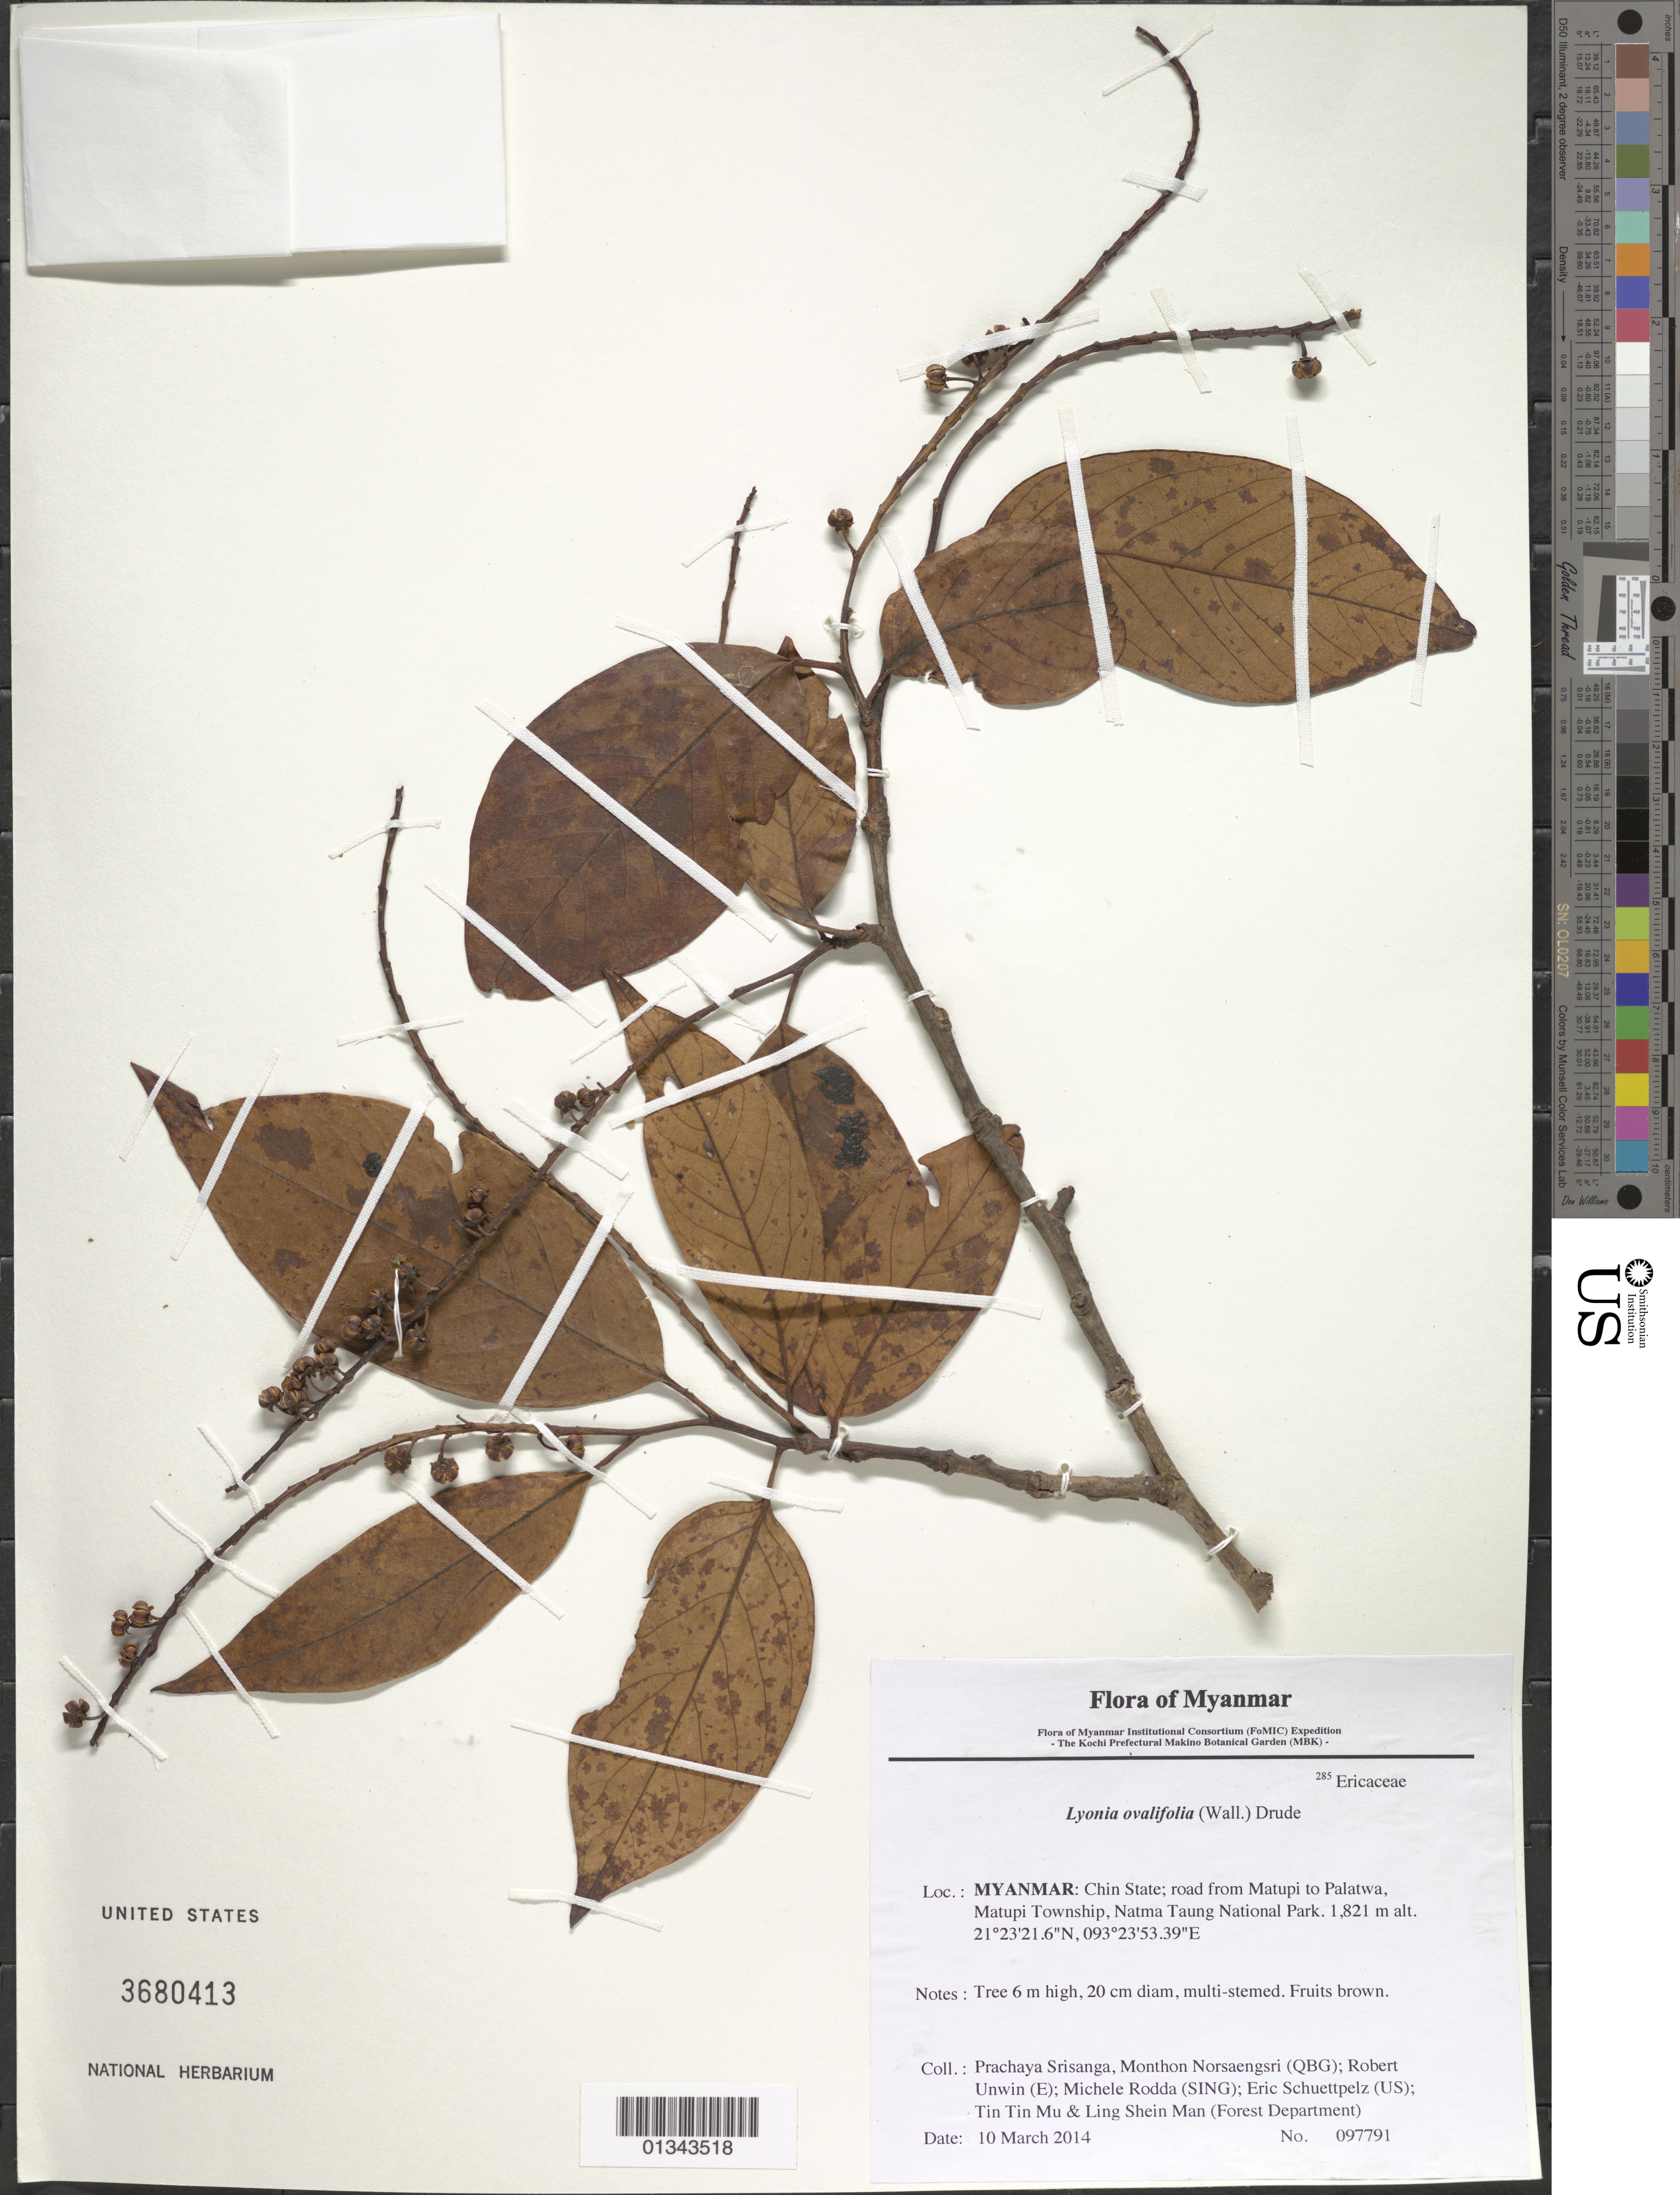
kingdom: Plantae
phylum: Tracheophyta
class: Magnoliopsida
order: Ericales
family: Ericaceae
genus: Lyonia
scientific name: Lyonia ovalifolia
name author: (Wall.) Drude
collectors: P. Srisanga, M. Norsaengsri, R. Unwin, M. Rodda, E. Schuettpelz, Tin Tin Mu & Ling Shein Man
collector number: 97791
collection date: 2014-03-10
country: Myanmar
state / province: Chin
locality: Road from Matupi to Palatwa, Matupi Township, Natma Taung National Park.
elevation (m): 1821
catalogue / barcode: US 3680413